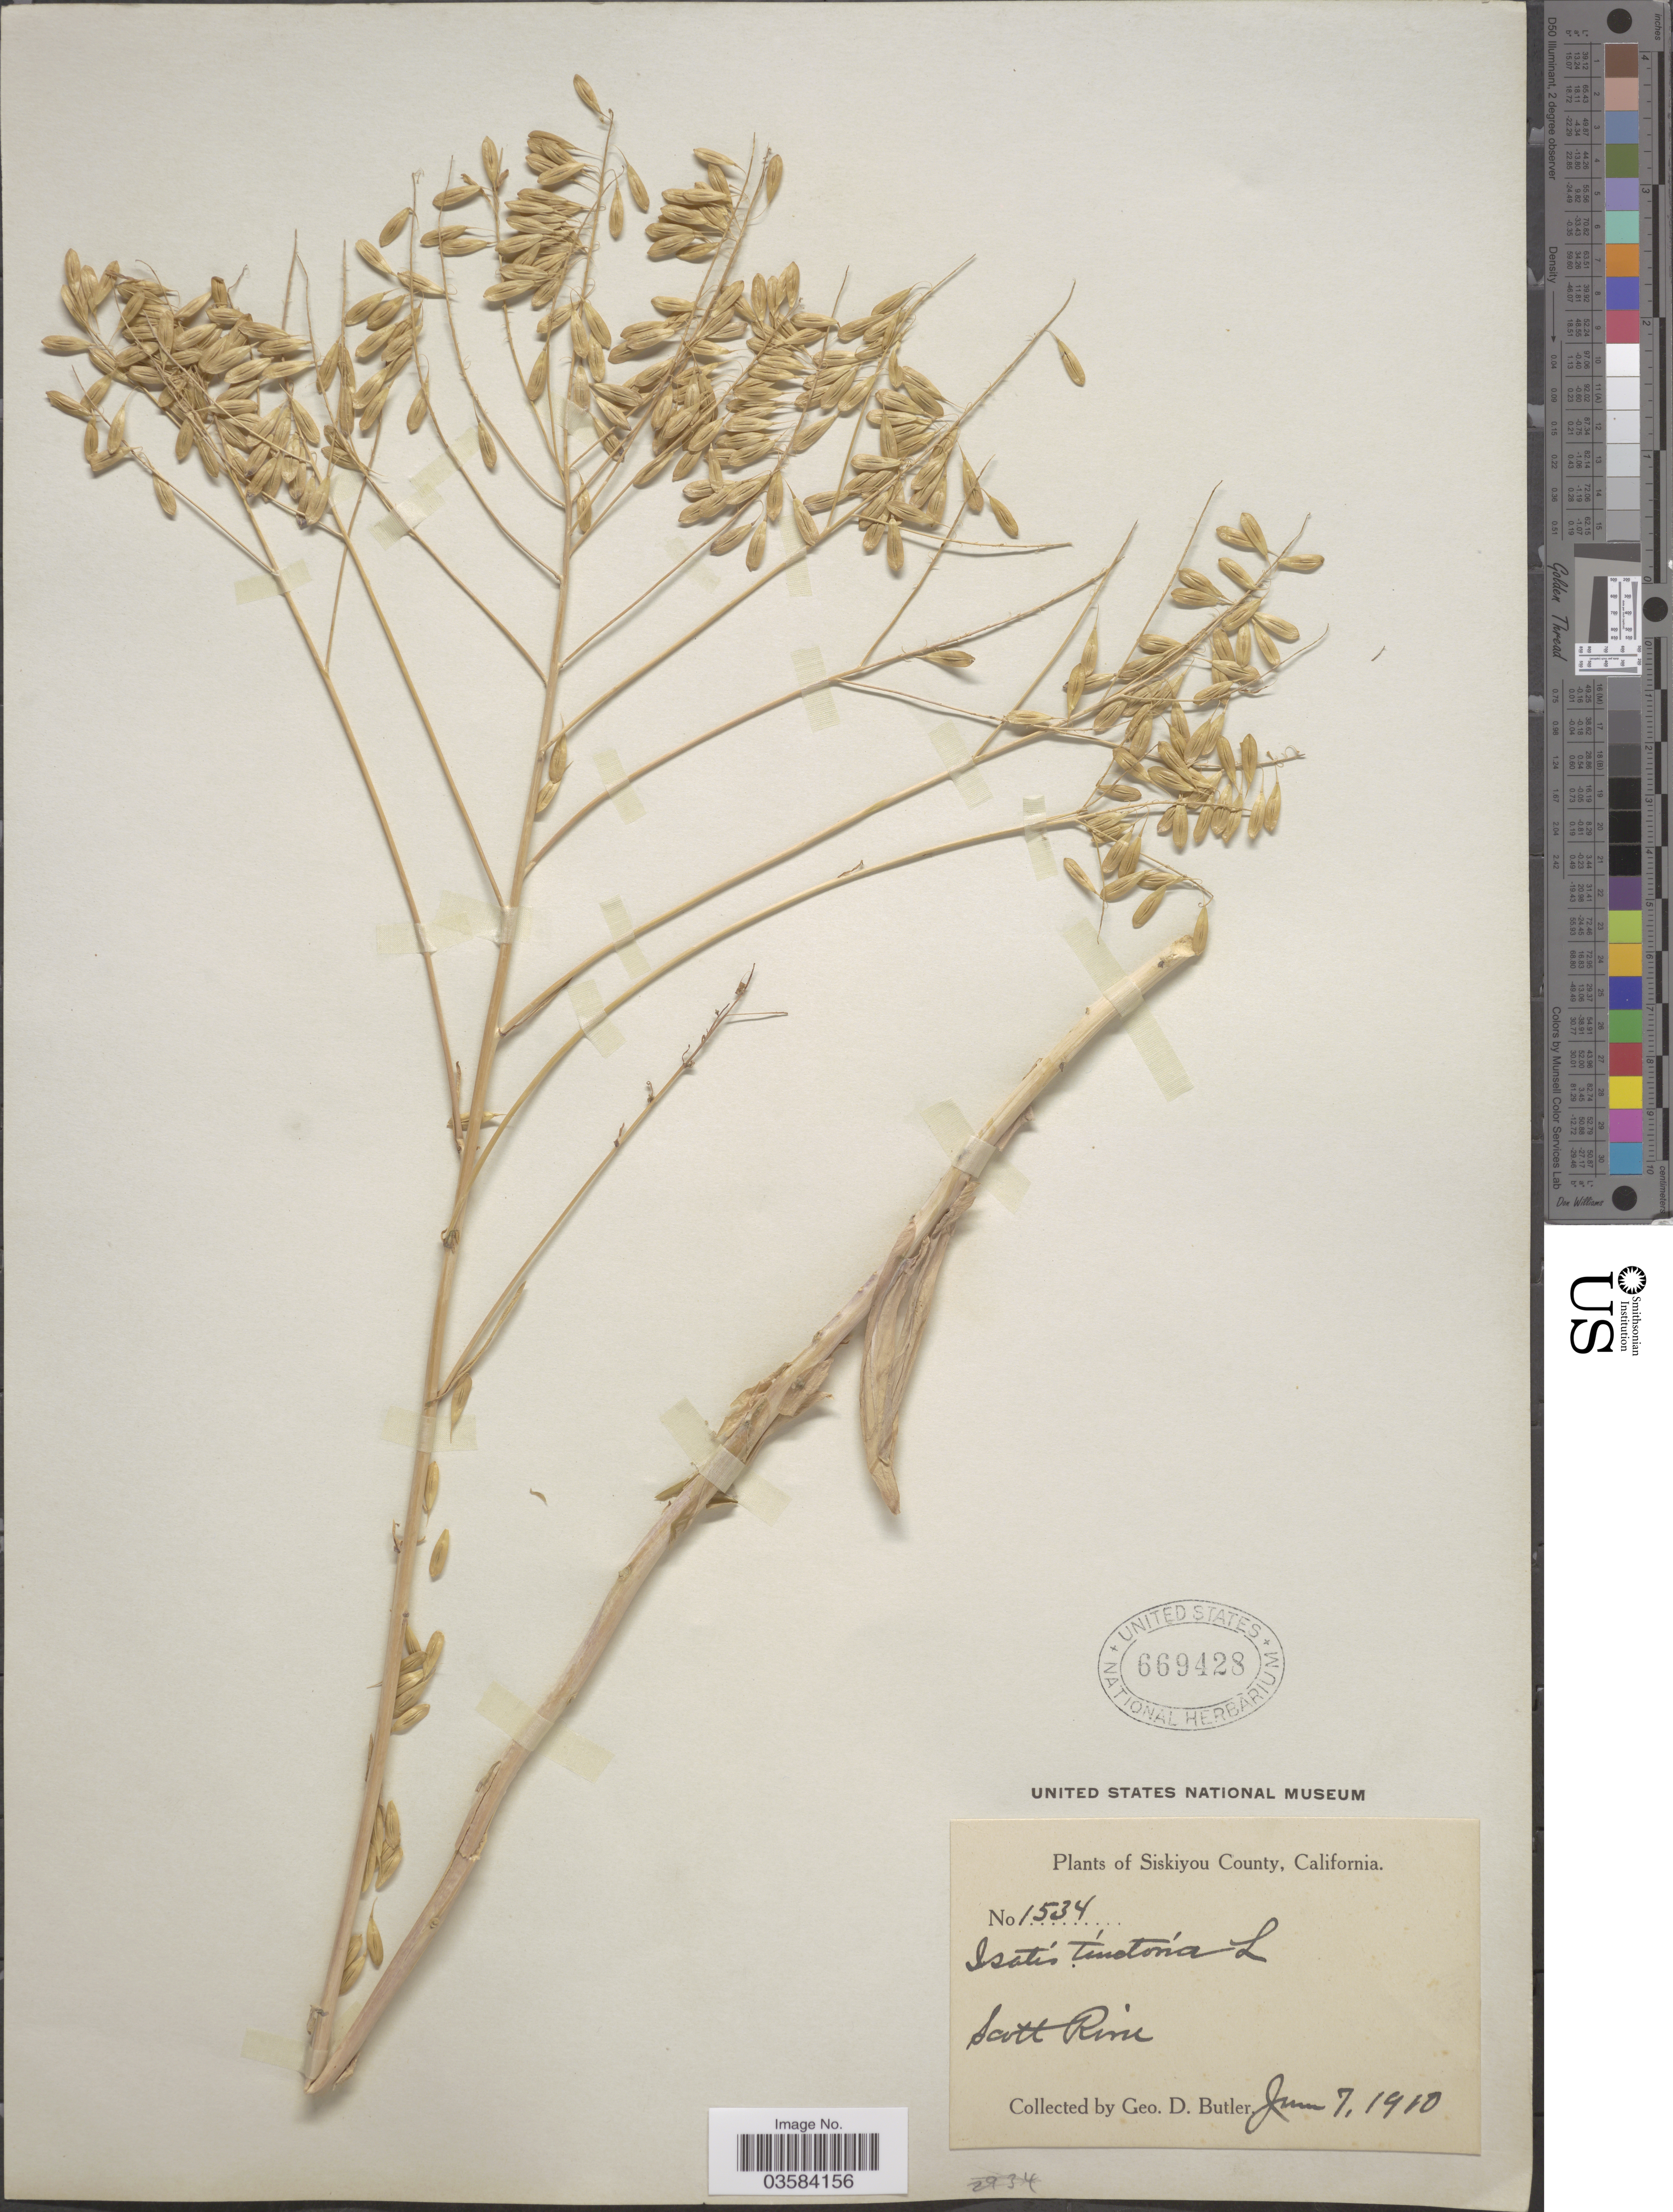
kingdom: Plantae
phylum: Tracheophyta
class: Magnoliopsida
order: Brassicales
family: Brassicaceae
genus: Isatis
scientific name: Isatis tinctoria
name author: L.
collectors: G. D. Butler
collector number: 1534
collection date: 1910-06-07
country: United States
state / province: California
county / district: Siskiyou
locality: Siskiyou County. Scott Rim.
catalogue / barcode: US 669428